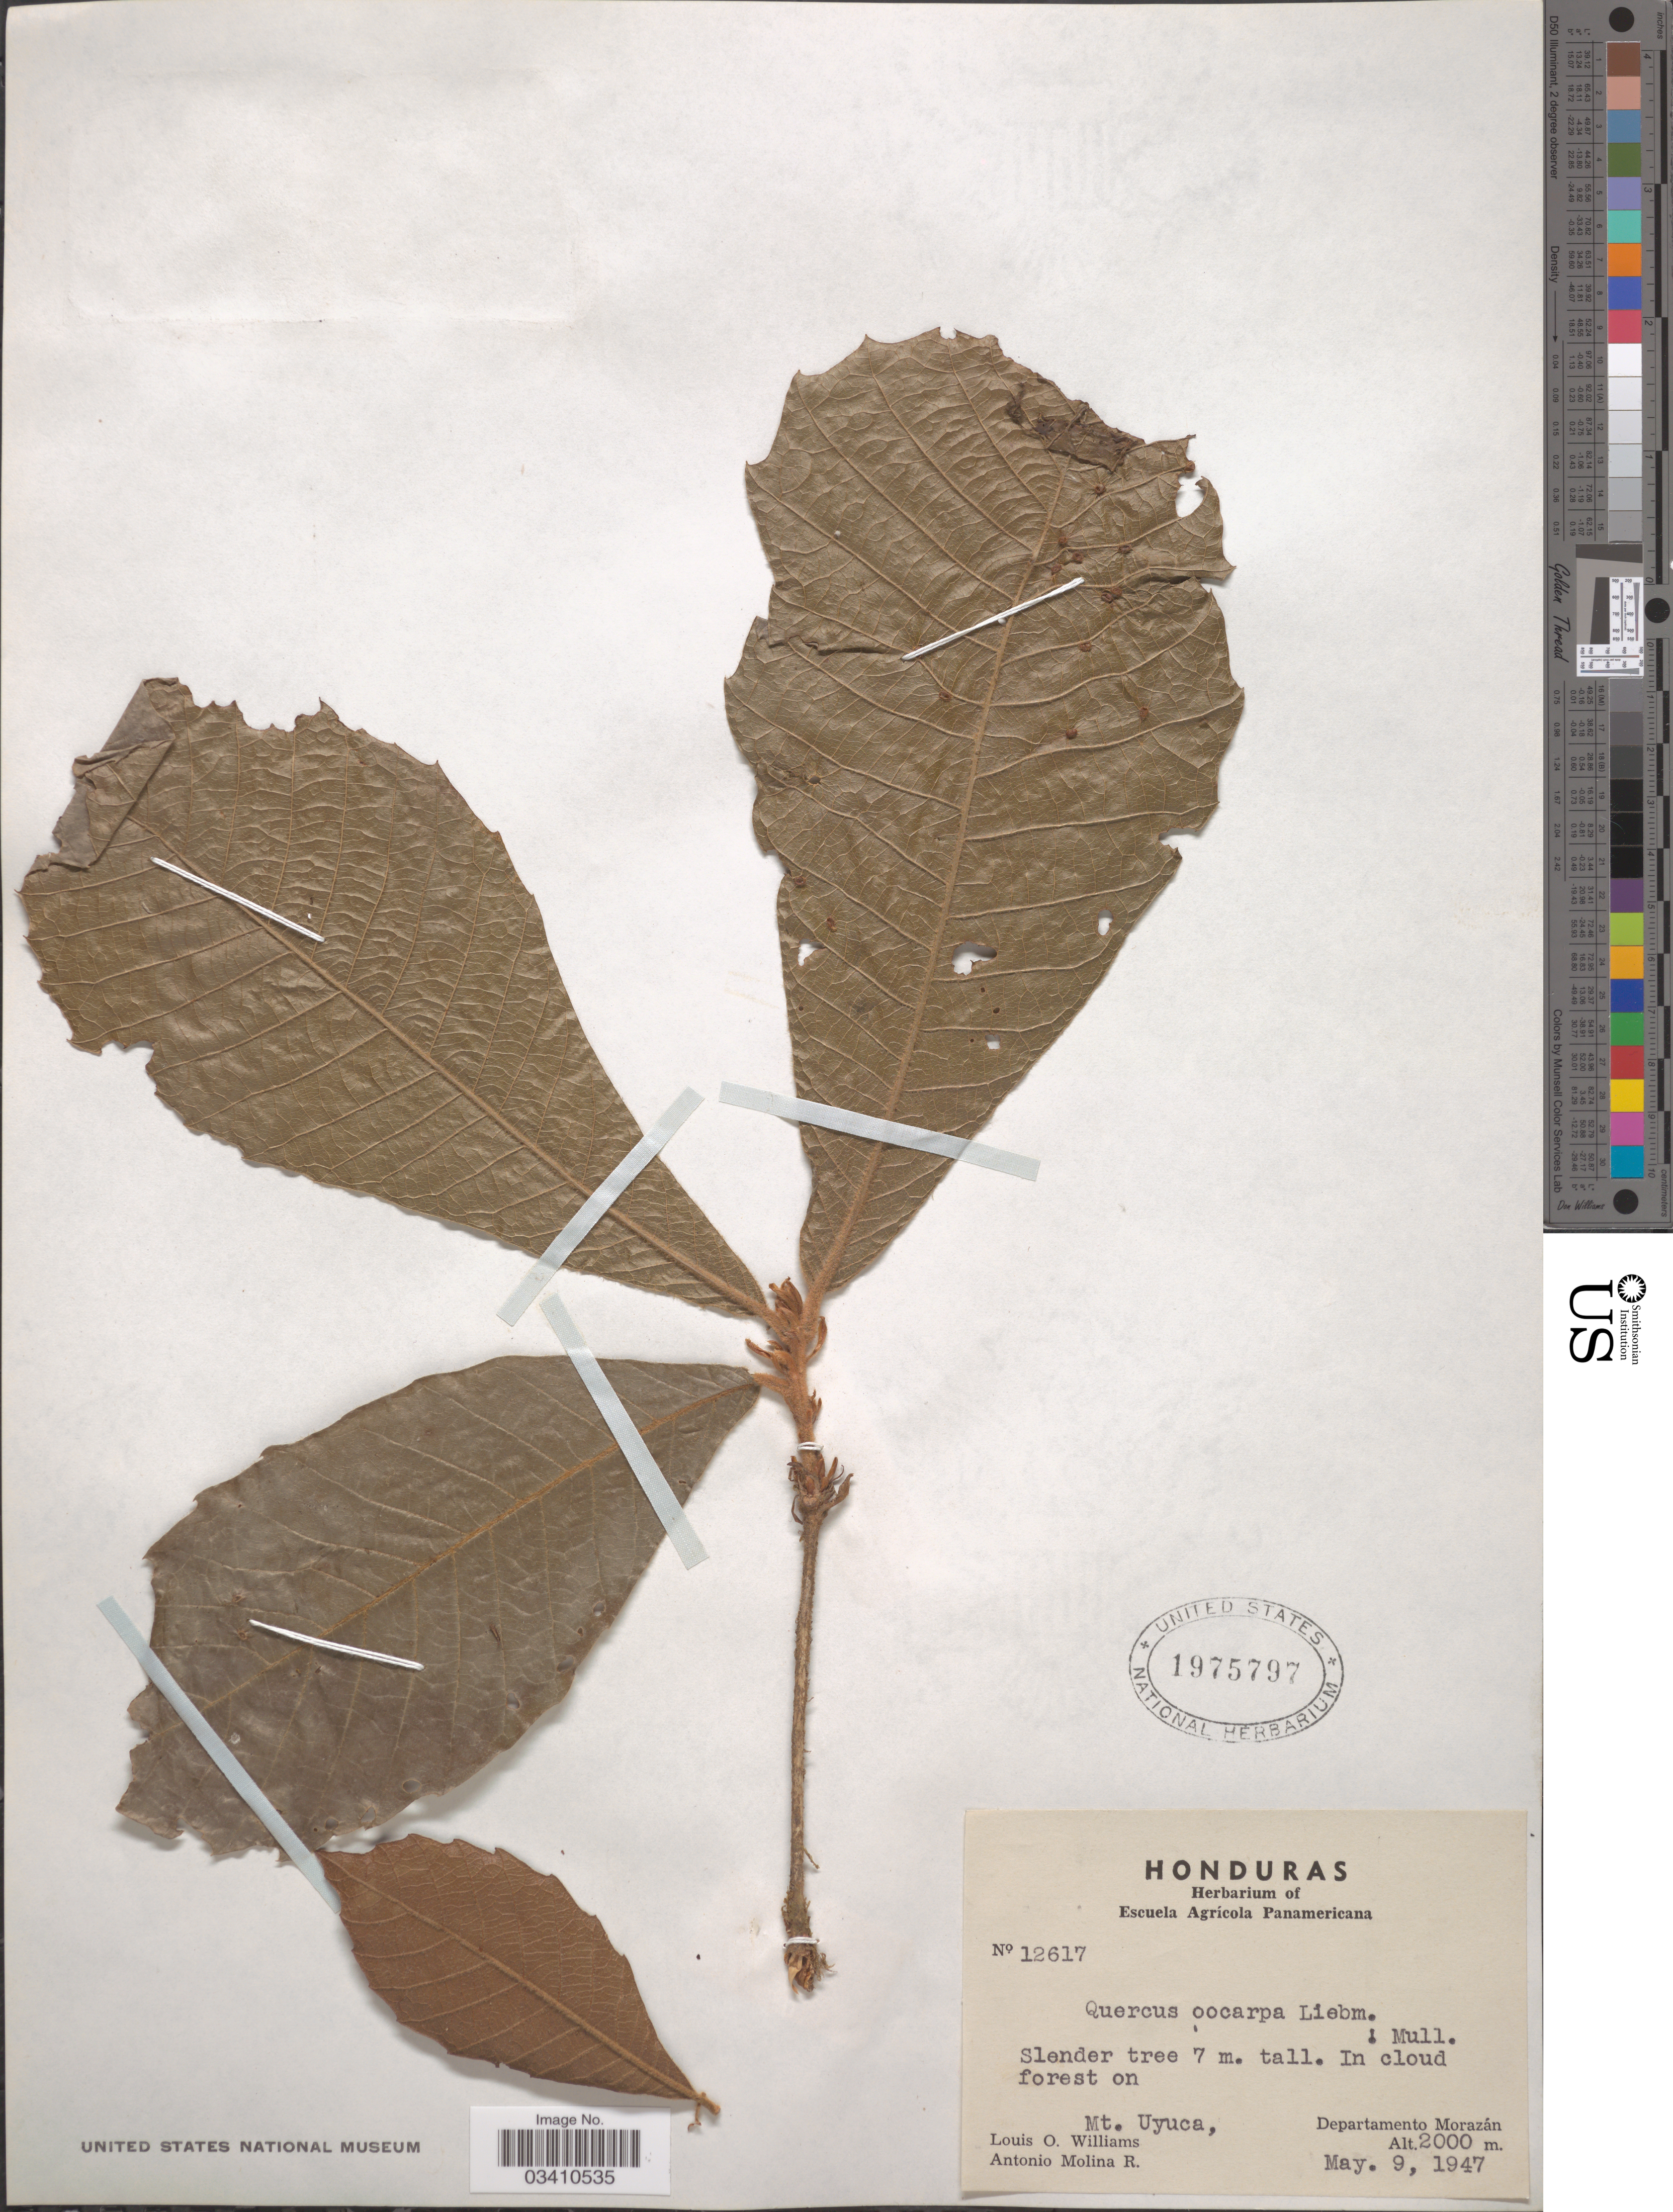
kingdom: Plantae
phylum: Tracheophyta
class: Magnoliopsida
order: Fagales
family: Fagaceae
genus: Quercus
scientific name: Quercus oocarpa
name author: Liebm.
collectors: L. O. Williams & A. Molina R.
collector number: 12617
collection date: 1947-05-09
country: Honduras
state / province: Fco. Morazán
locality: On Mt. Uyuca, Departamento Morazán.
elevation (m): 2000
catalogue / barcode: US 1975797